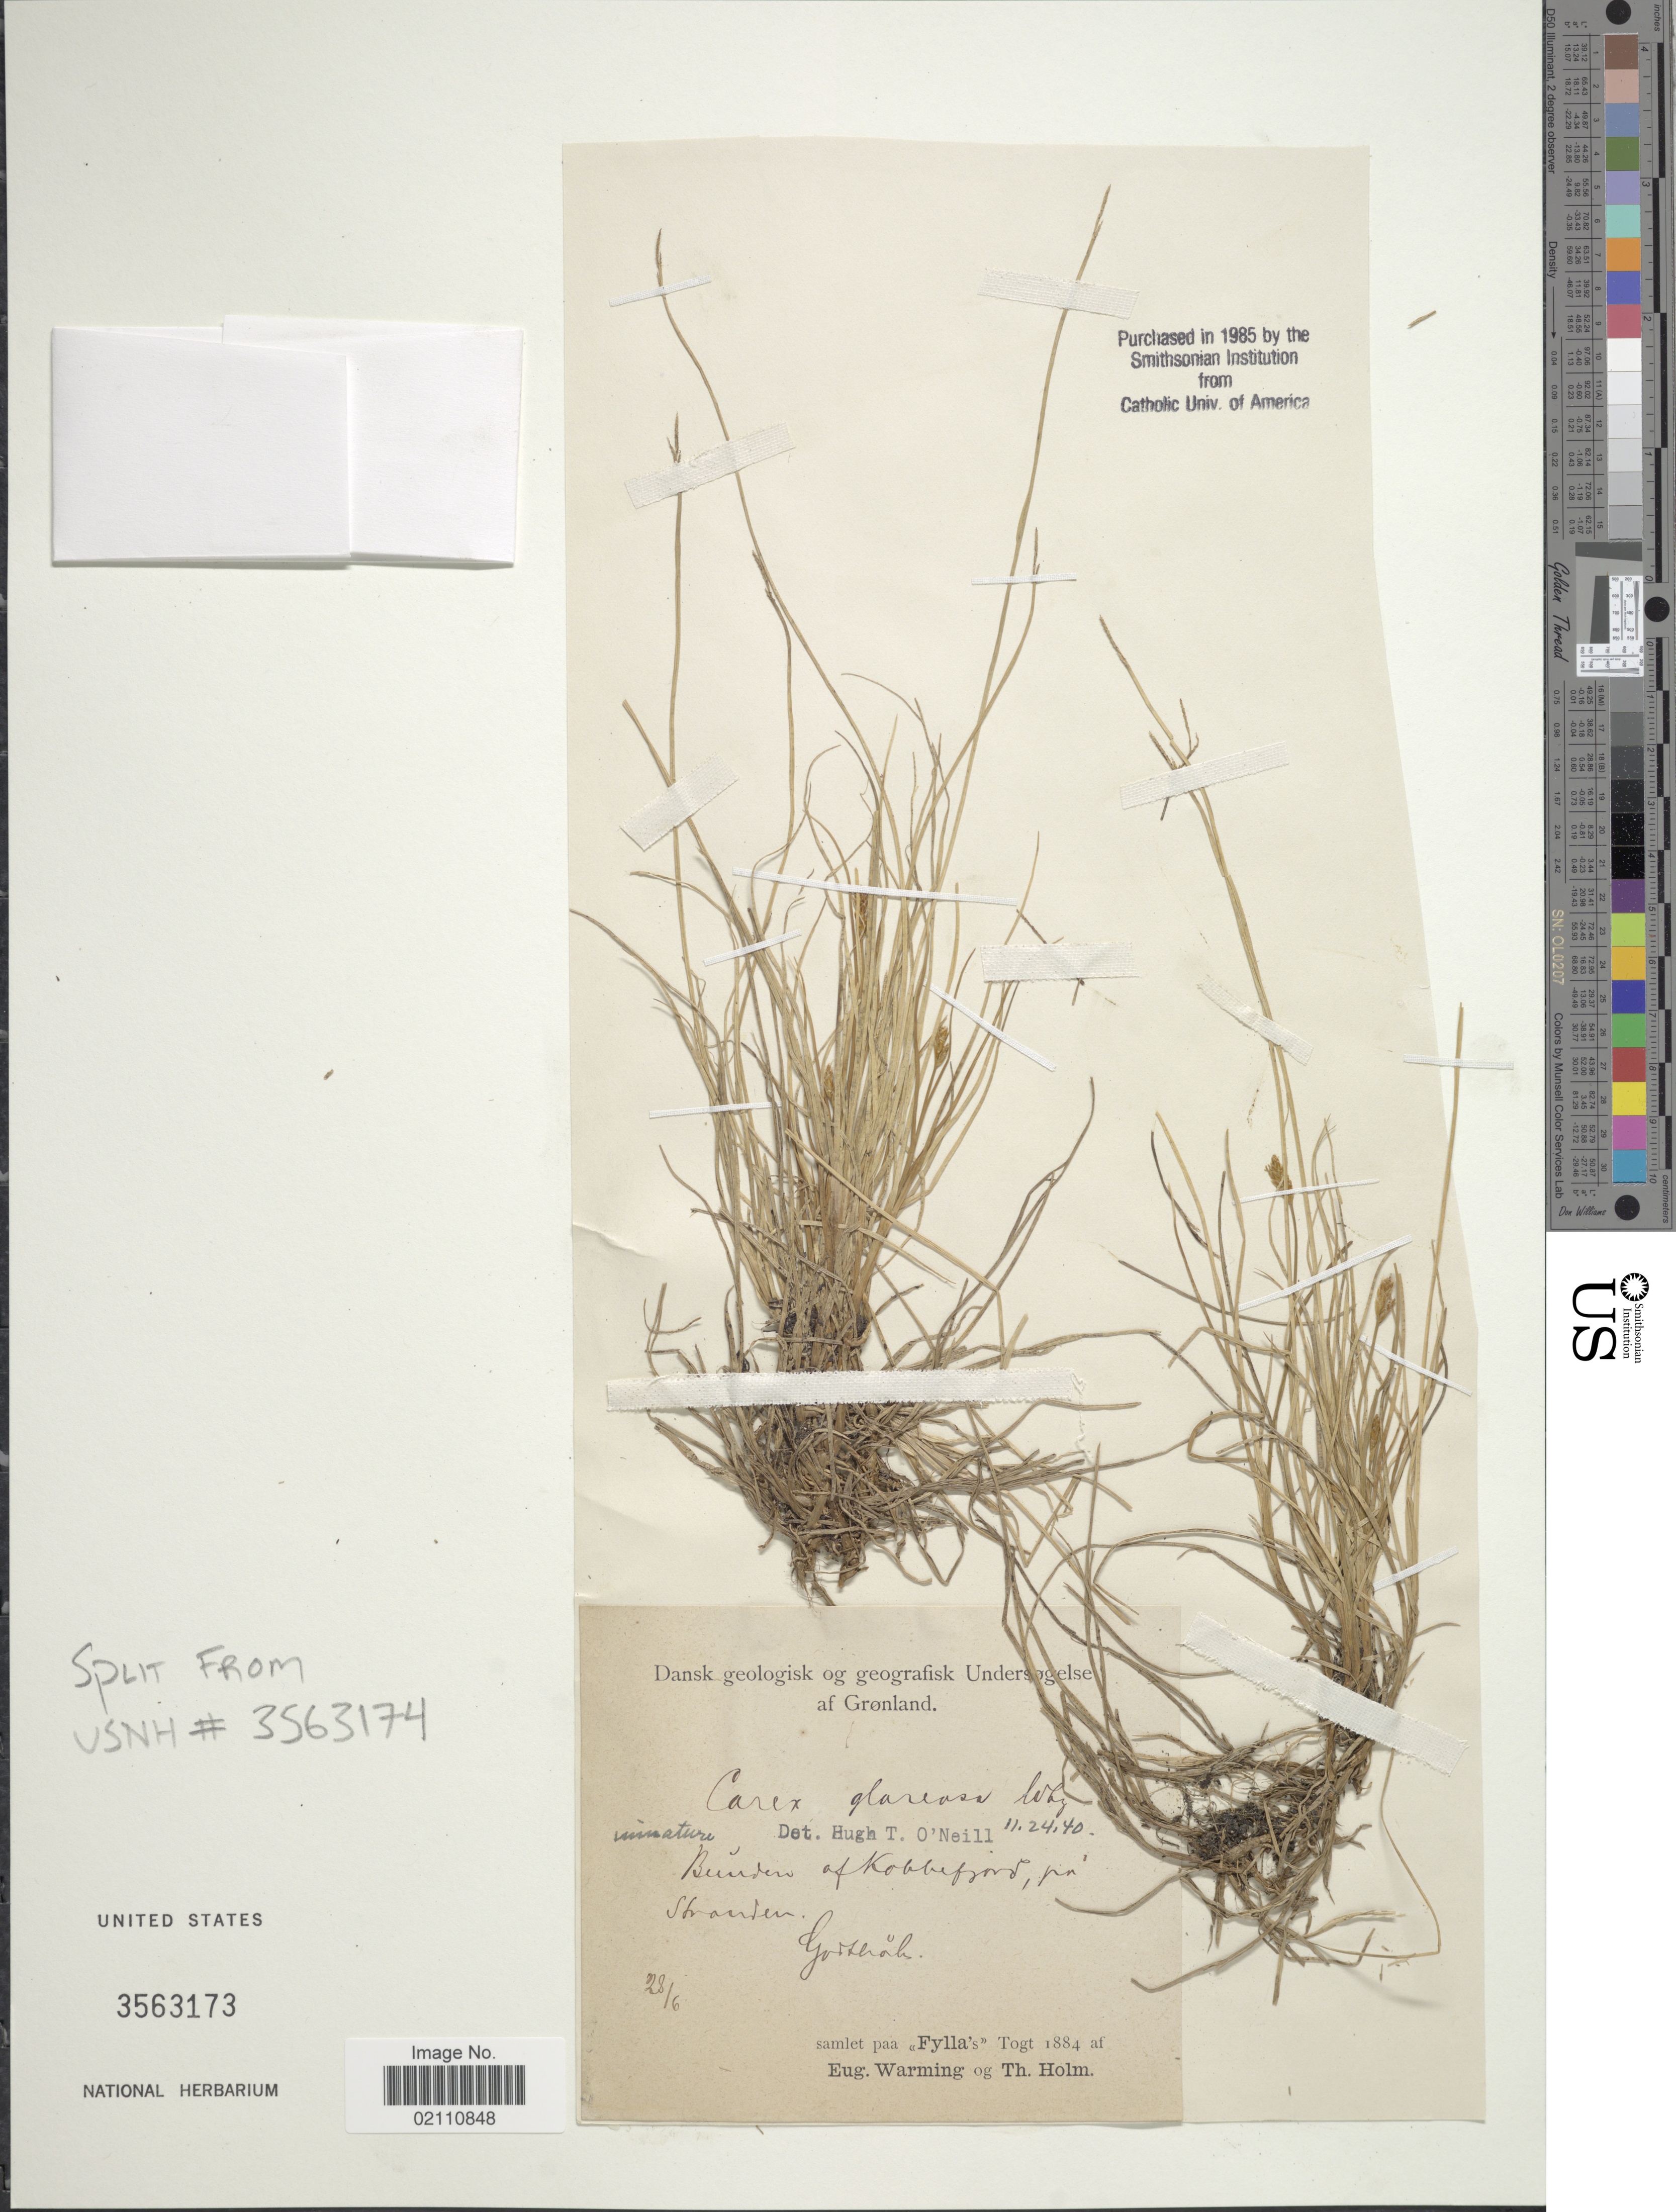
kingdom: Plantae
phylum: Tracheophyta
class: Liliopsida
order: Poales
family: Cyperaceae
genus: Carex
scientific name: Carex glareosa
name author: Schkuhr ex Wahlenb.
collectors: E. Warming & T. Holm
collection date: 1884-06-28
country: Greenland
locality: Grønland, Bunden af Kobbefjord, in Skanten, Godthab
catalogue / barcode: US 3563173